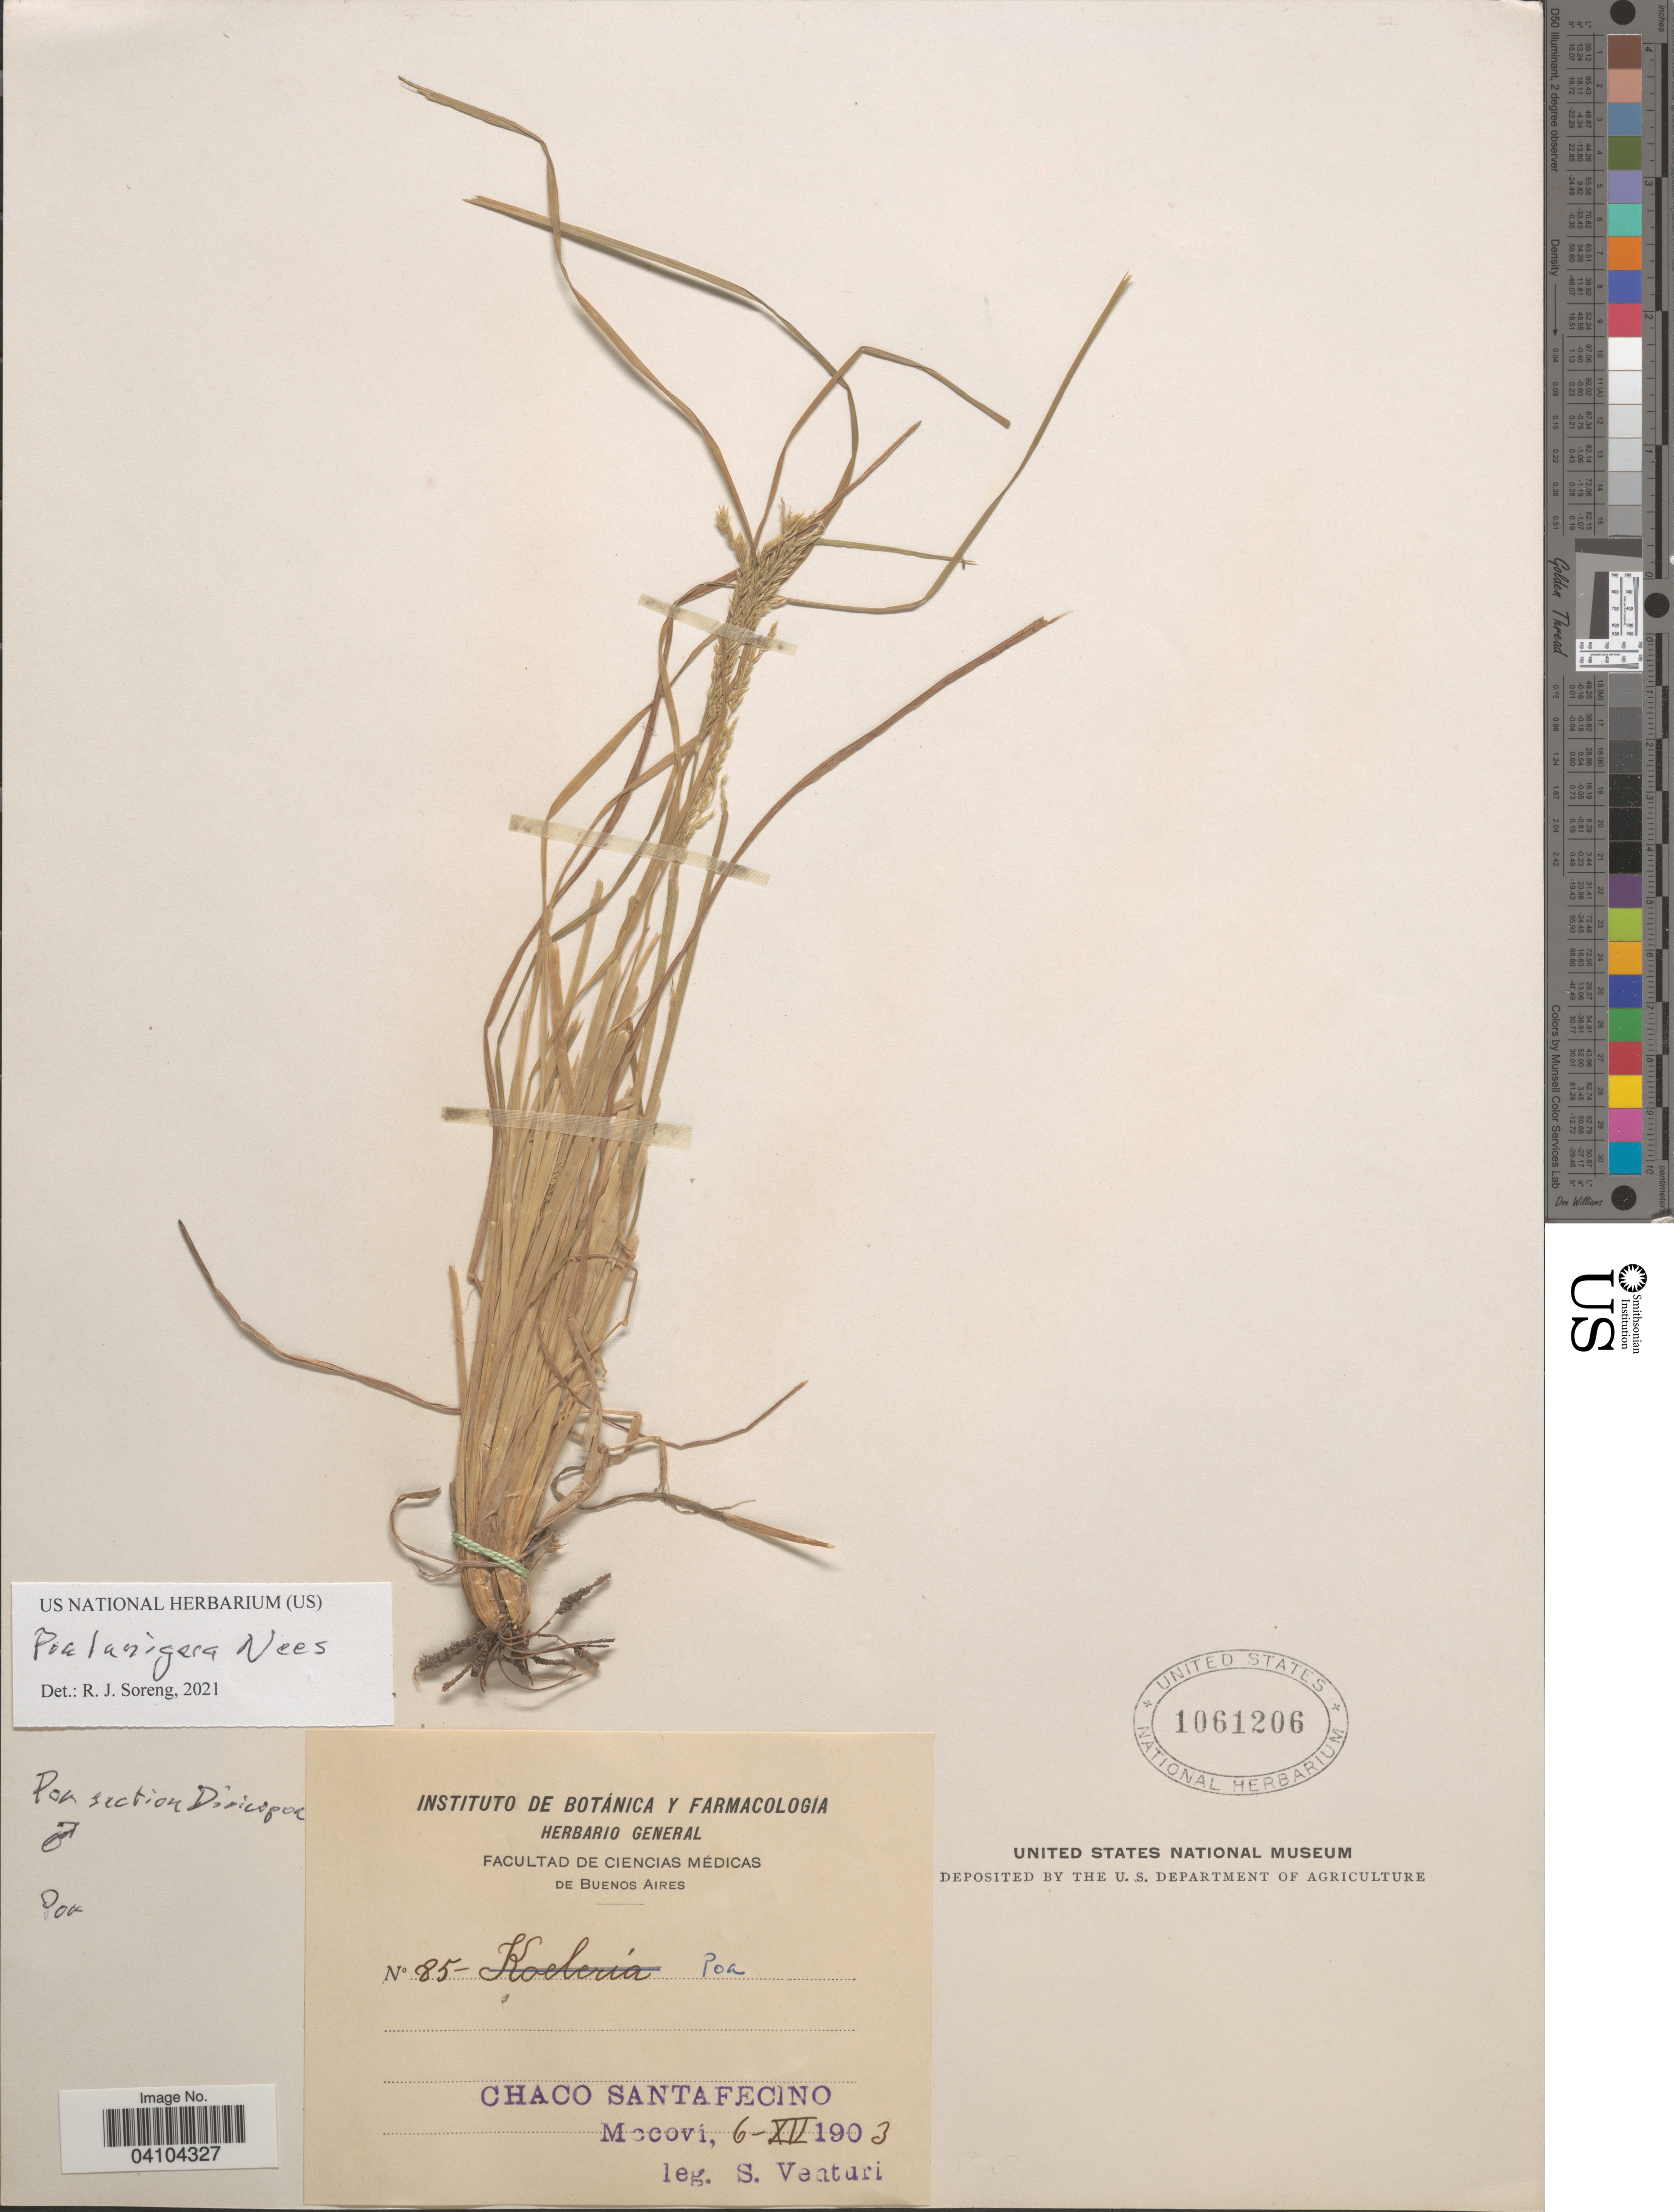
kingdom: Plantae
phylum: Tracheophyta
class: Liliopsida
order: Poales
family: Poaceae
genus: Poa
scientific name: Poa lanigera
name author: Nees in Mart.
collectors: S. Venturi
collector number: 85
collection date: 1903-12-06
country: Argentina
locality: Chaco Santafecino. Mocoví.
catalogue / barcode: US 1061206